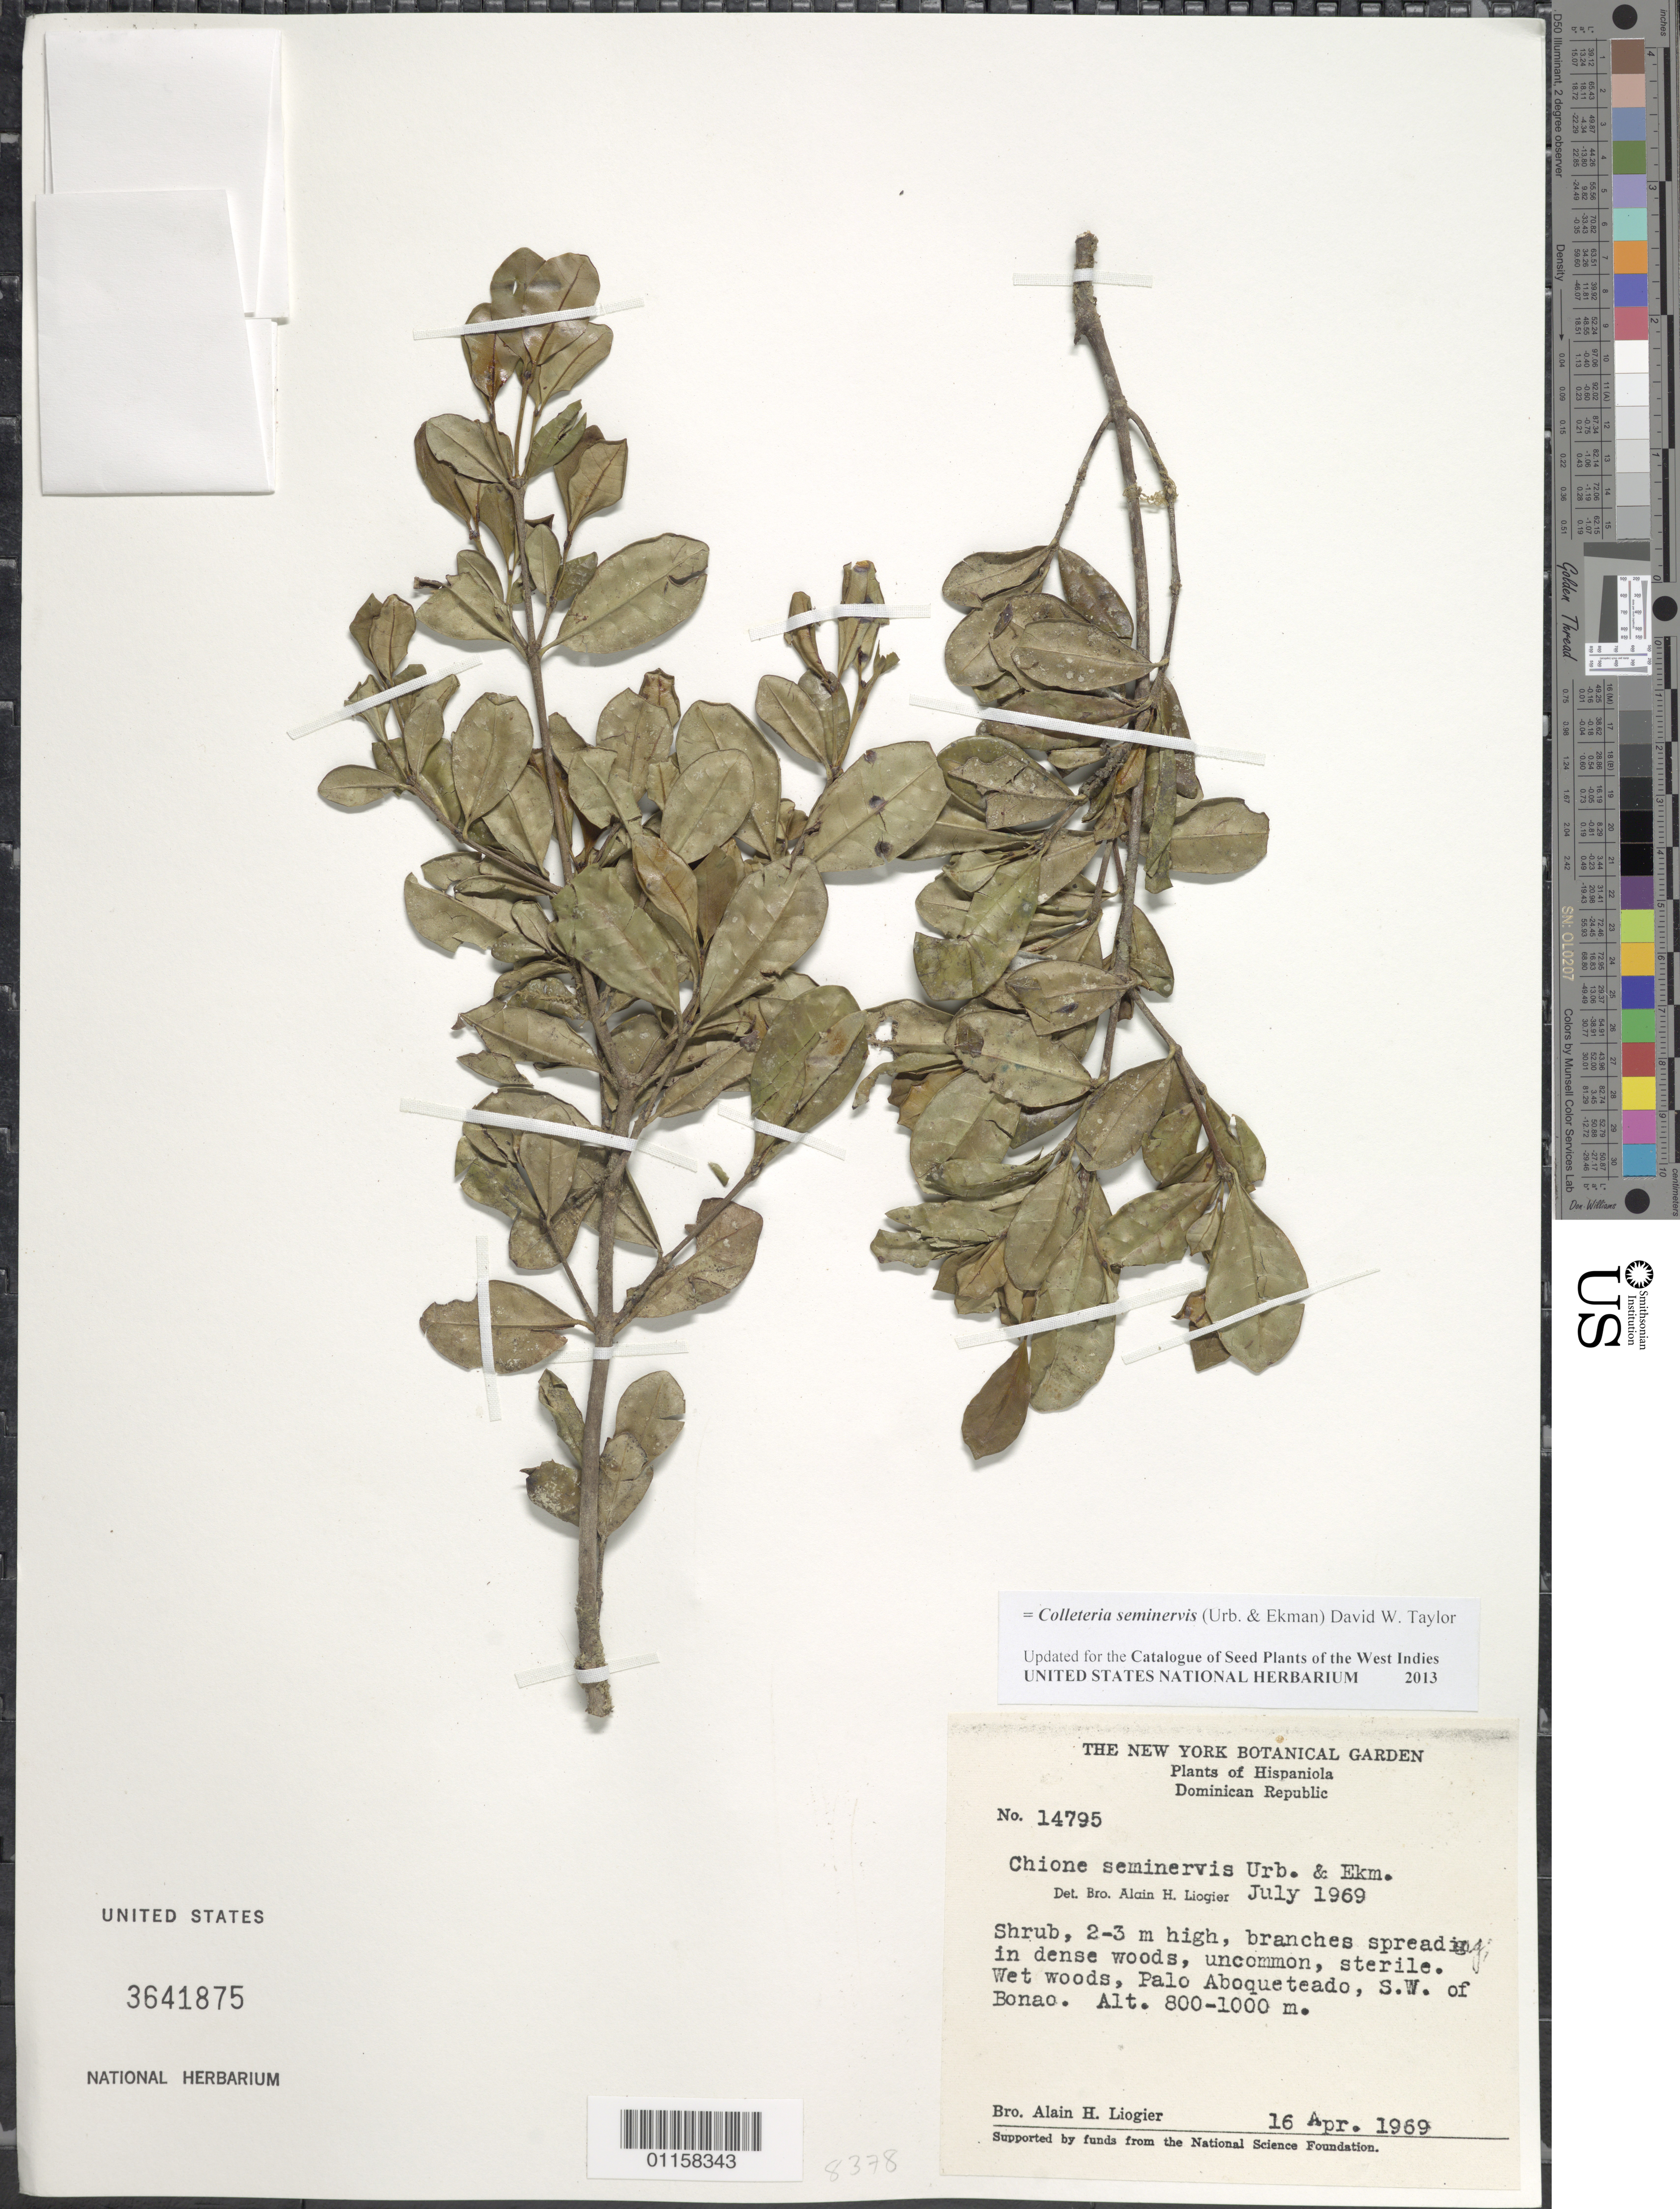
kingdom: Plantae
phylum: Tracheophyta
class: Magnoliopsida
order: Gentianales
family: Rubiaceae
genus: Colleteria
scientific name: Colleteria seminervis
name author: (Urb. & Ekman) D.W. Taylor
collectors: A. H. Liogier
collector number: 14795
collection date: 1969-04-16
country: Dominican Republic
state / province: Monseñor Nouel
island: Hispaniola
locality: Palo Aboqueteado, SW of Bonao.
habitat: Wet woods. In dense woods, uncommon.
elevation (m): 800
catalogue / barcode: US 3641875